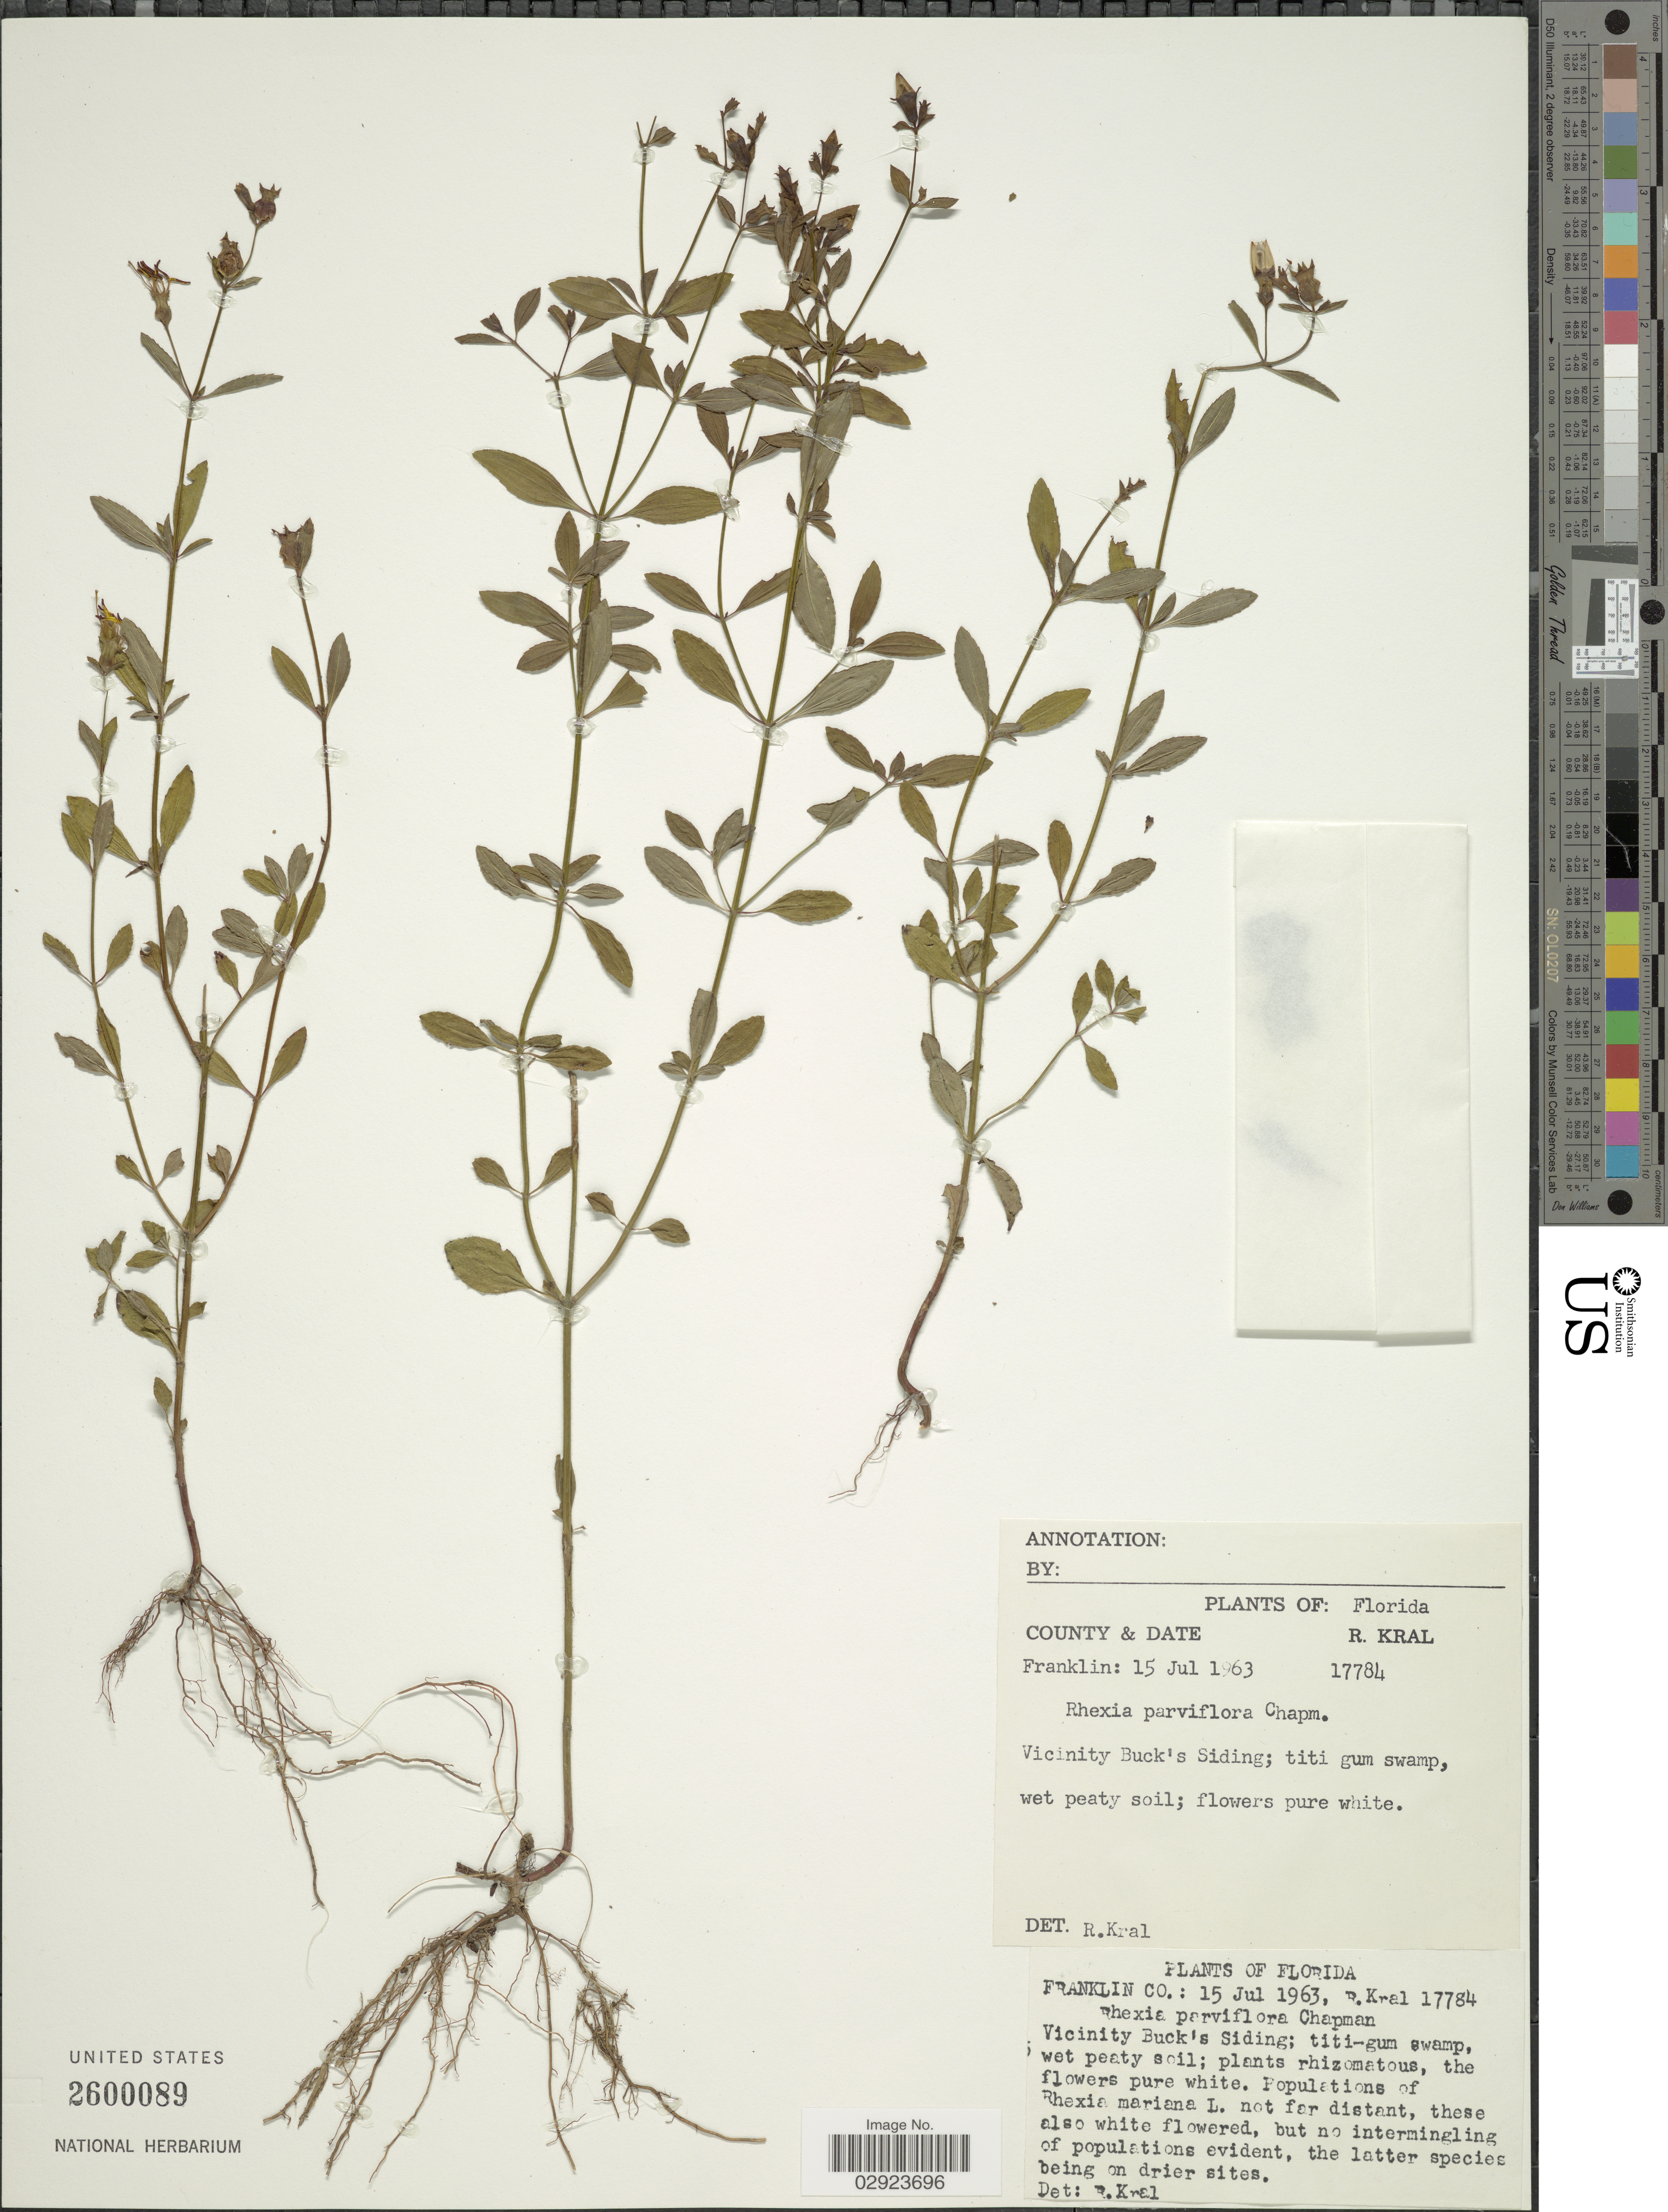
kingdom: Plantae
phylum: Tracheophyta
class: Magnoliopsida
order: Myrtales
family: Melastomataceae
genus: Rhexia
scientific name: Rhexia parviflora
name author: Chapm.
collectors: R. Kral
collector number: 17784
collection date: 1963-07-15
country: United States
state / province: Florida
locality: Franklin Co. Vicinity Buck's Siding.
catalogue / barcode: US 2600089